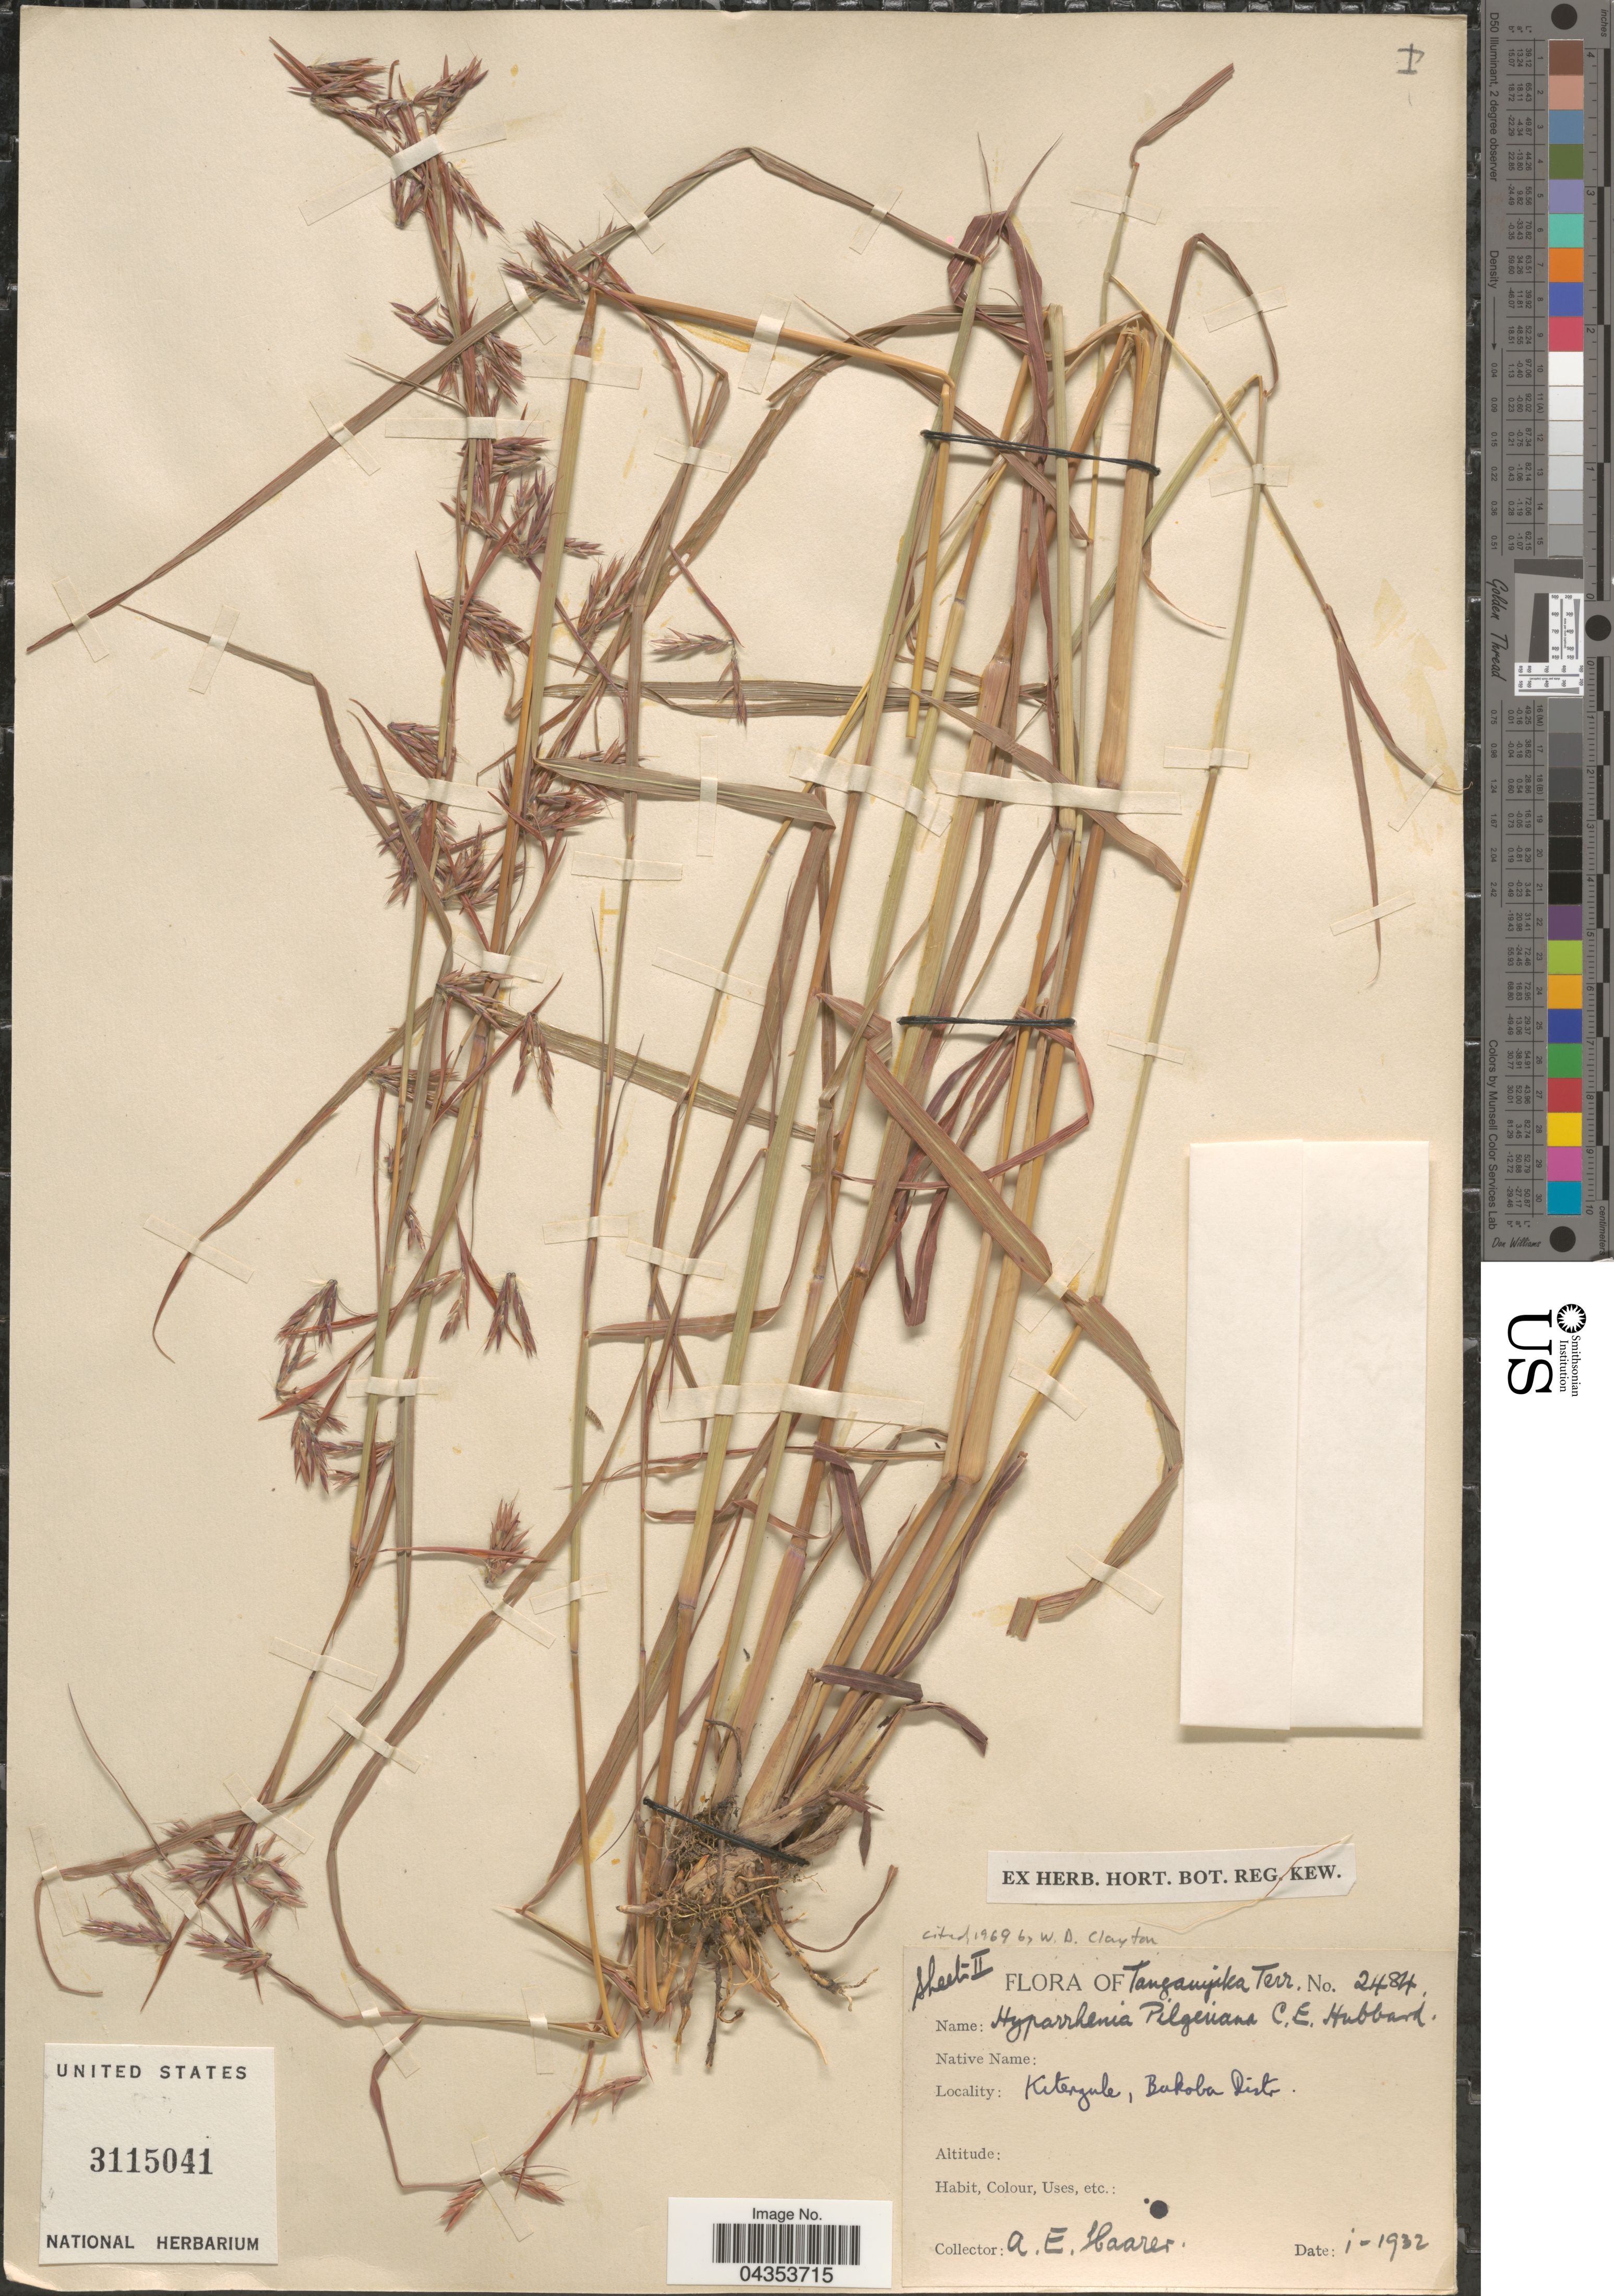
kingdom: Plantae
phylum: Tracheophyta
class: Liliopsida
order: Poales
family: Poaceae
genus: Hyparrhenia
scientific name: Hyparrhenia pilgeriana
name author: C.E. Hubb.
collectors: A. Haarer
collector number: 2484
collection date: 1932-01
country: Tanzania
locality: Tanganyika Terr. Kitengale, Bakoba Distr.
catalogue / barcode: US 3115041